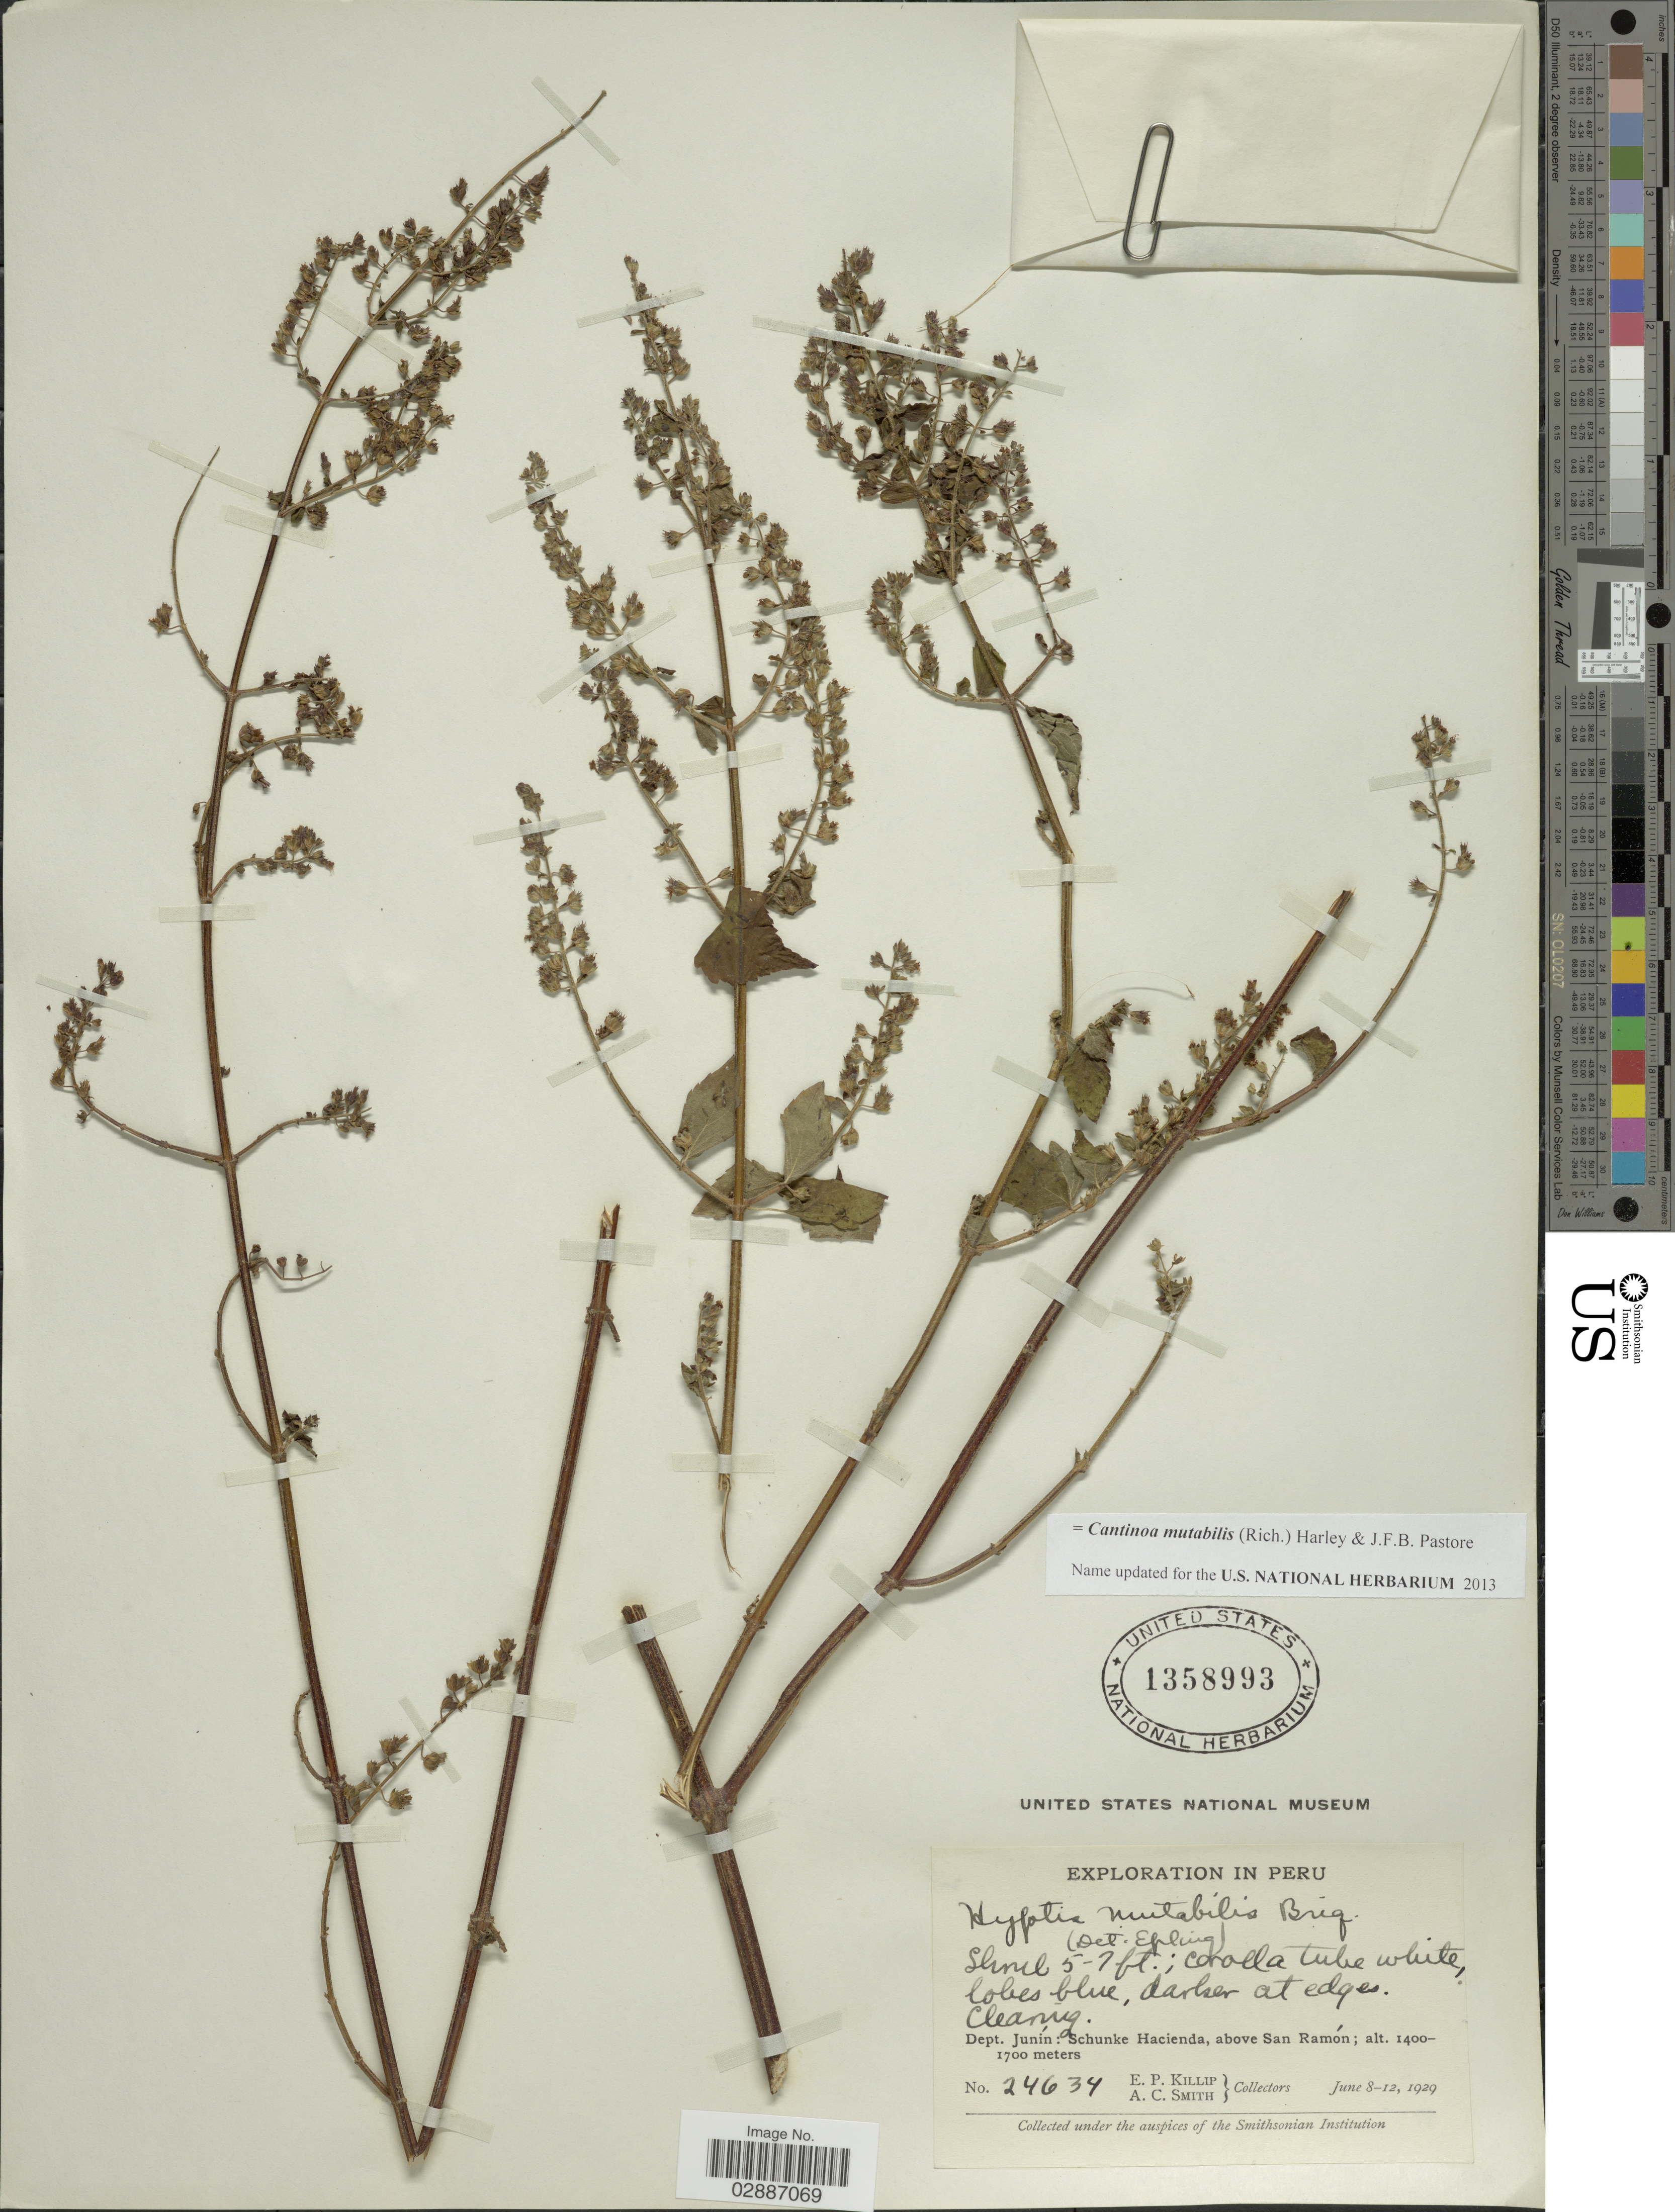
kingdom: Plantae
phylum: Tracheophyta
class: Magnoliopsida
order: Lamiales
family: Lamiaceae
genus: Cantinoa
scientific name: Cantinoa mutabilis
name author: (Epling) Harley & J.F.B. Pastore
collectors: E. P. Killip & A. C. Smith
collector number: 24634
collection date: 1929-06-08/1929-06-12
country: Peru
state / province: Junín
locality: Dept. Junín: Schunke Hacienda, above San Ramón.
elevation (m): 1400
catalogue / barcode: US 1358993